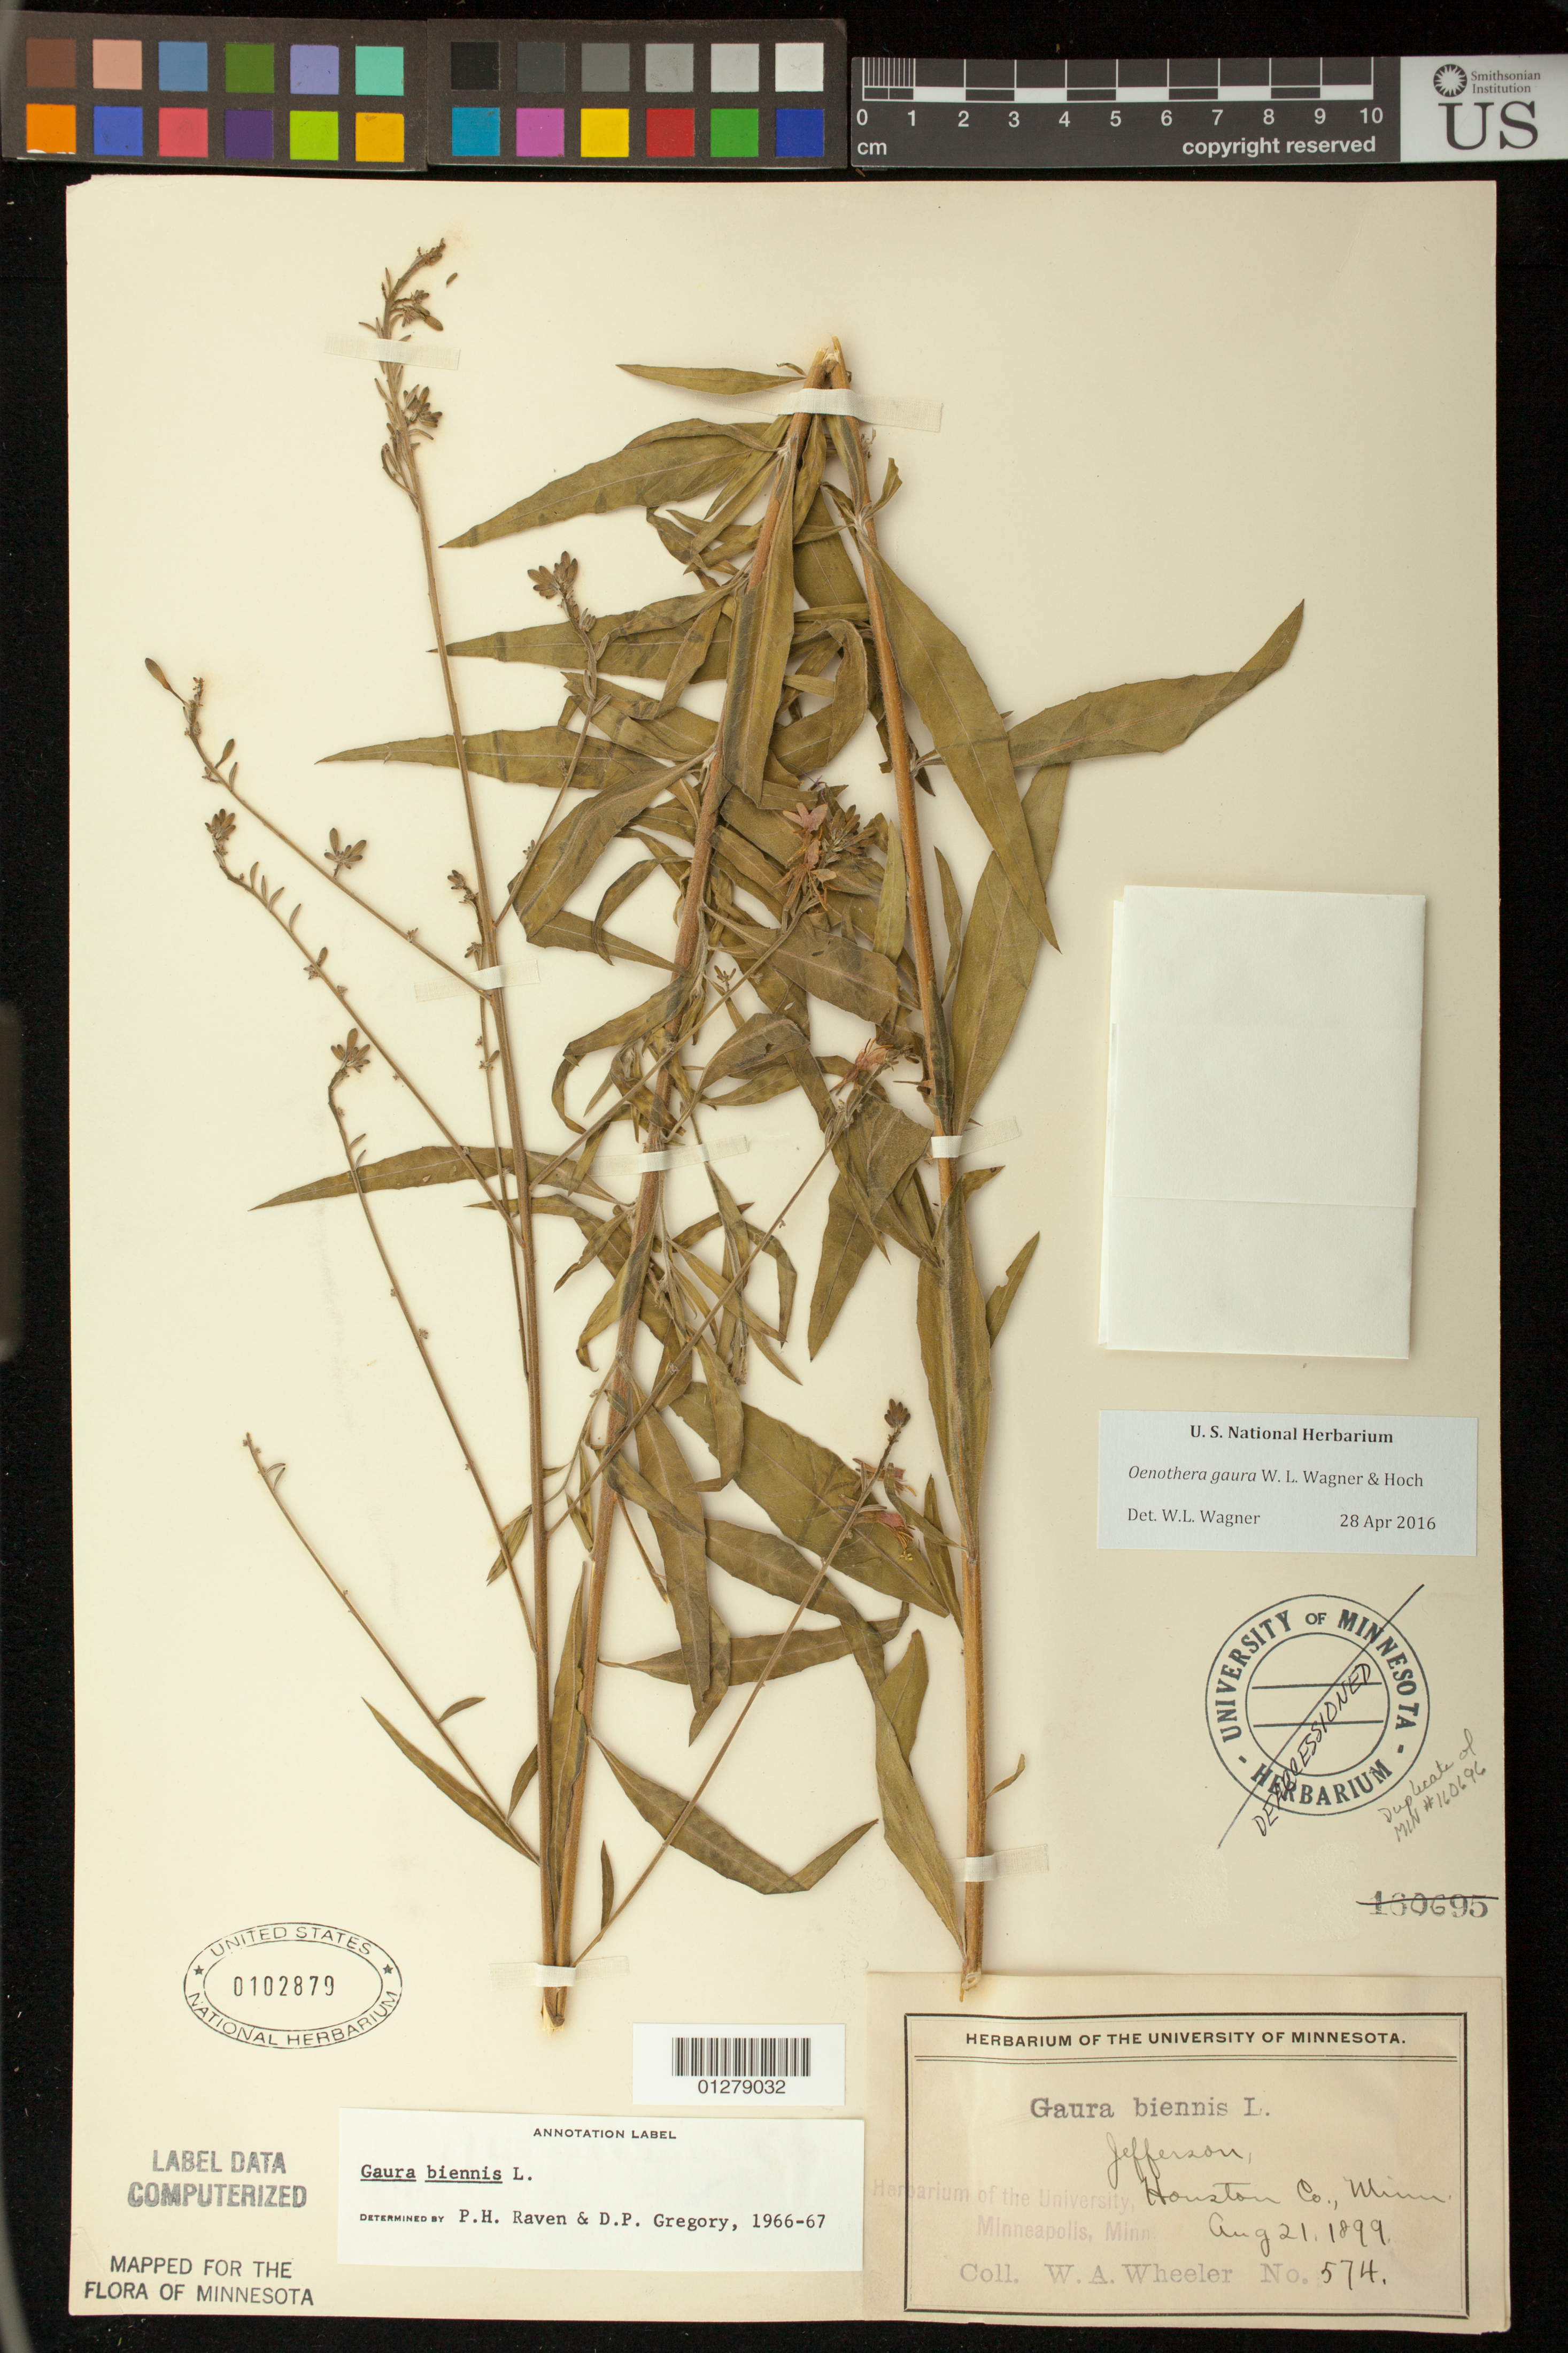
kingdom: Plantae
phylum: Tracheophyta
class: Magnoliopsida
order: Myrtales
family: Onagraceae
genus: Oenothera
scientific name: Oenothera gaura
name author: W.L. Wagner & Hoch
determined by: Wagner, W. L., (BOT), Smithsonian Institution - National Museum of Natural History (UNITED STATES)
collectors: W. Wheeler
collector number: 574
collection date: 1899-08-21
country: United States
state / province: Minnesota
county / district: Houston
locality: Jefferson.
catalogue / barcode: US 102879